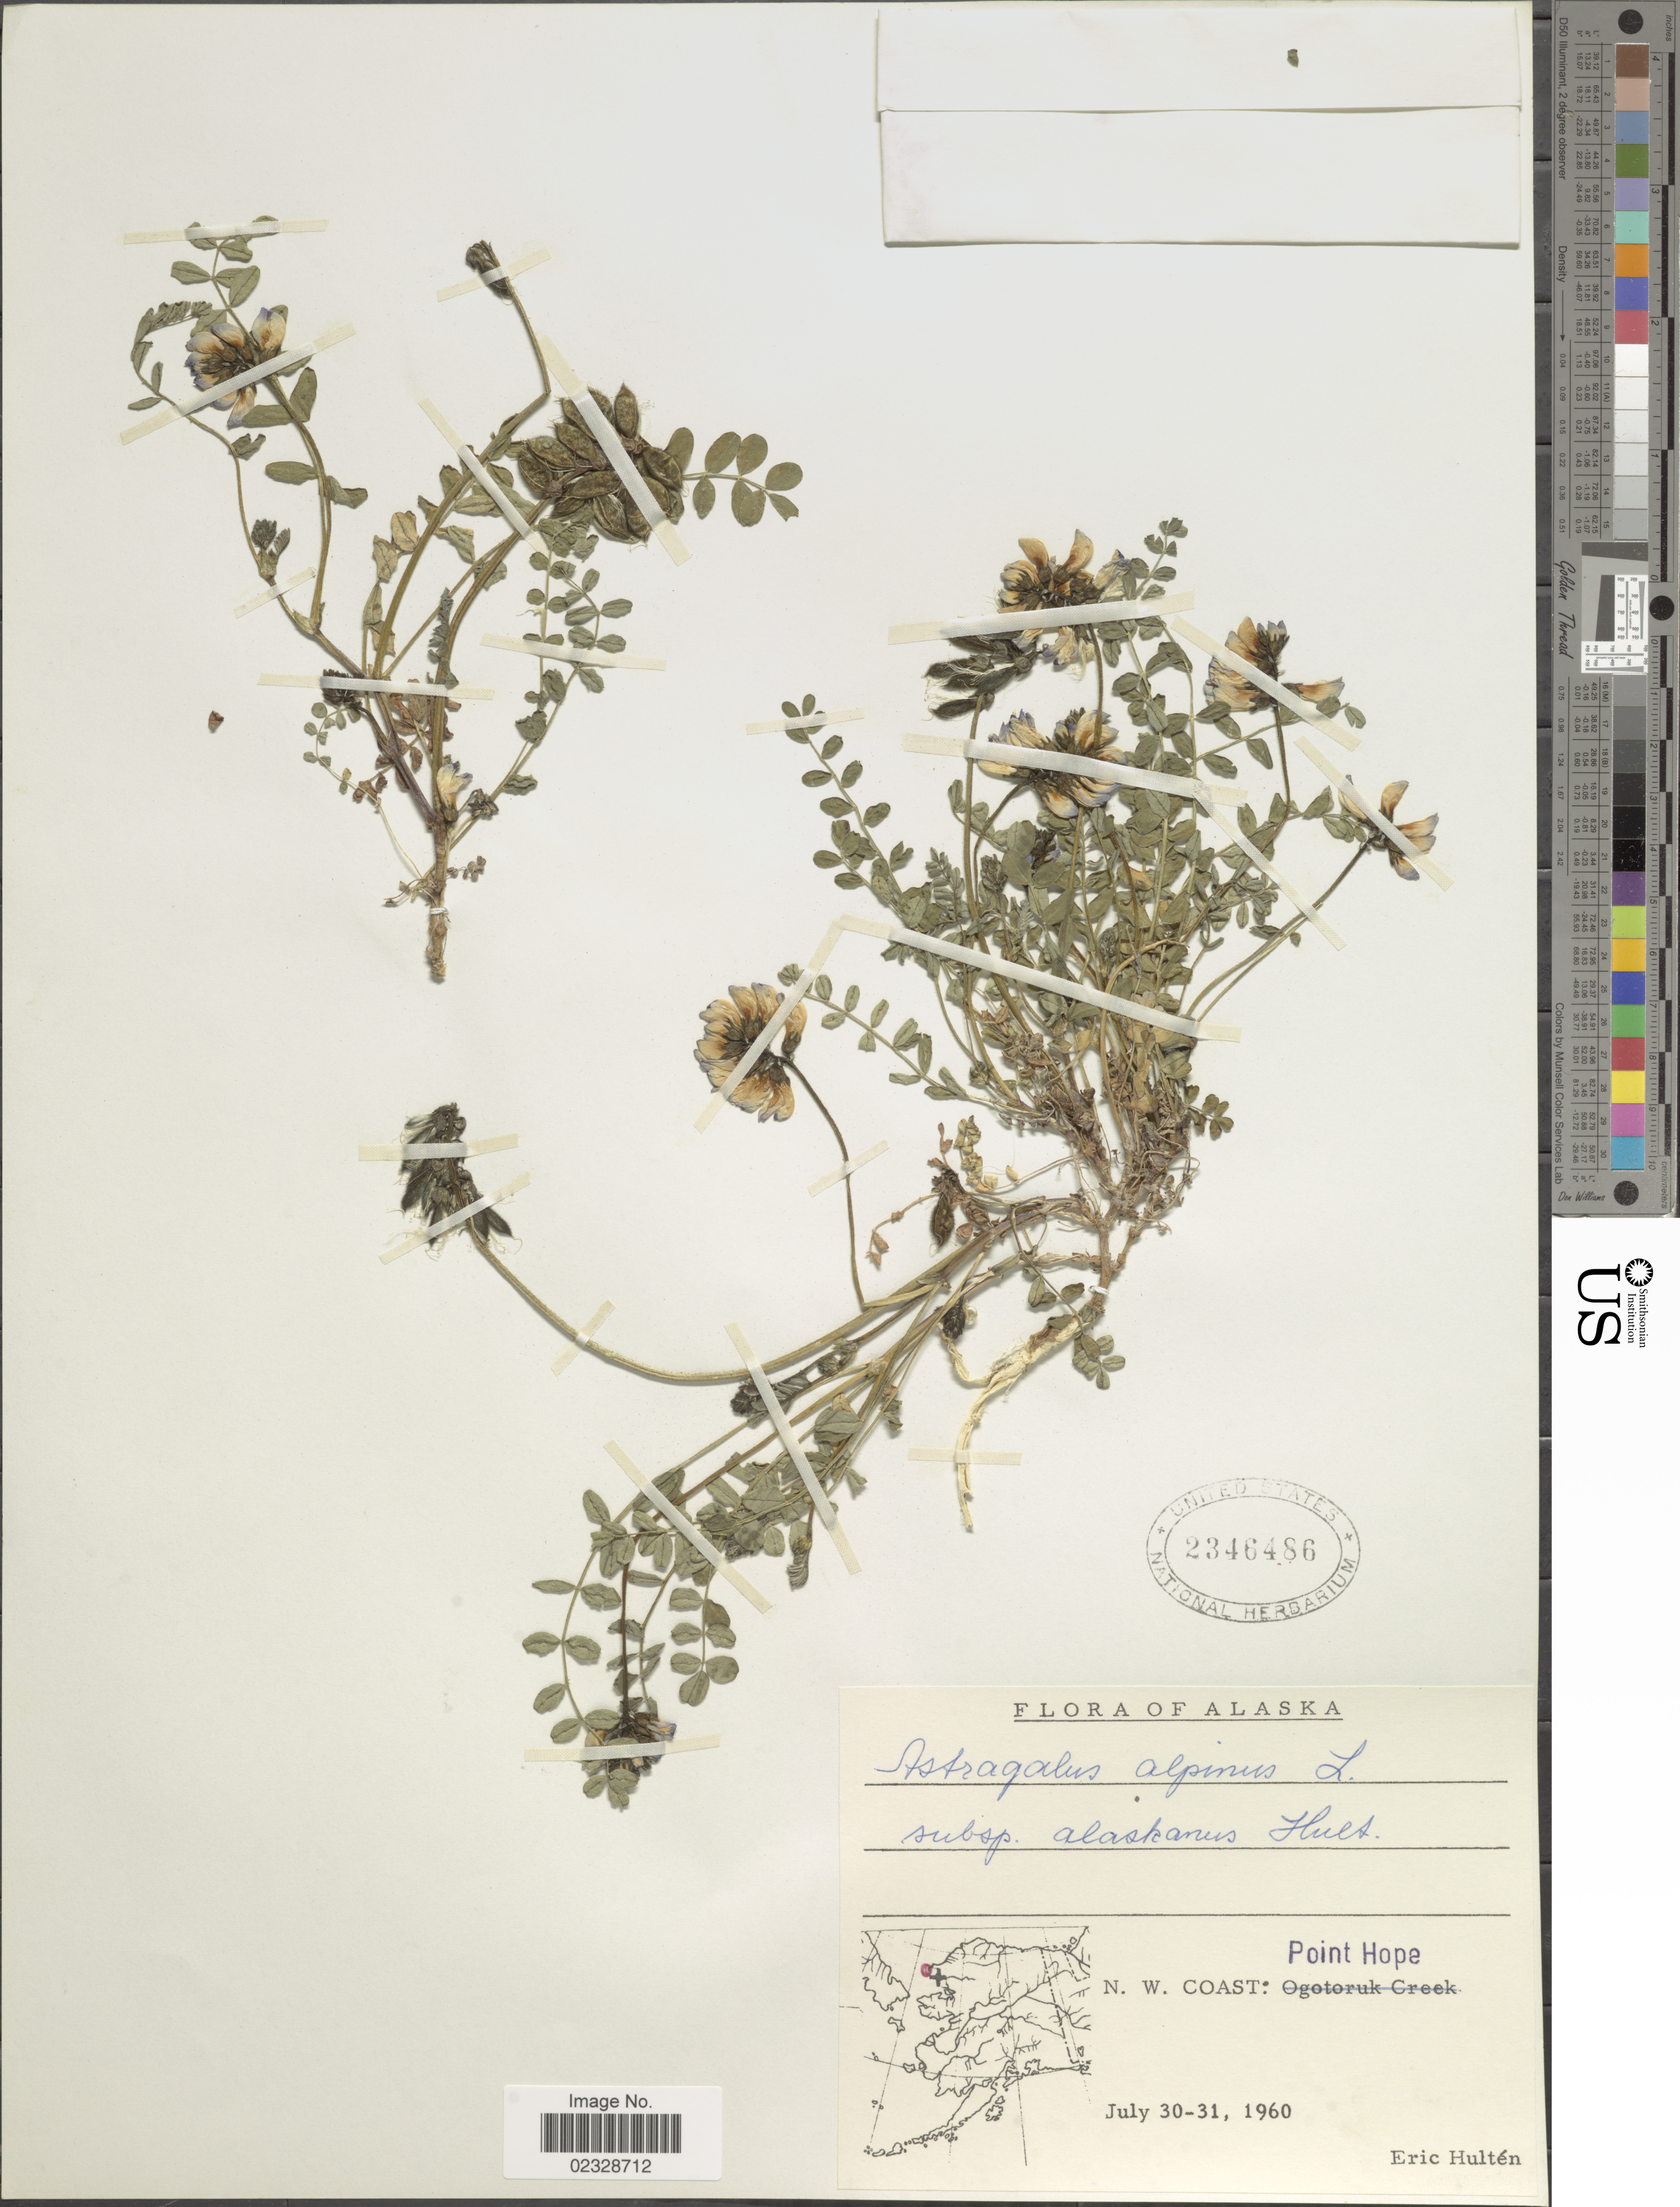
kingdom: Plantae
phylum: Tracheophyta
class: Magnoliopsida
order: Fabales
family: Fabaceae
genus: Astragalus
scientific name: Astragalus alpinus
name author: L.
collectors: E. G. Hultén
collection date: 1960-07-30/1960-07-31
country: United States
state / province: Alaska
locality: Point Hope, N.W. Coast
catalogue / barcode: US 2346486